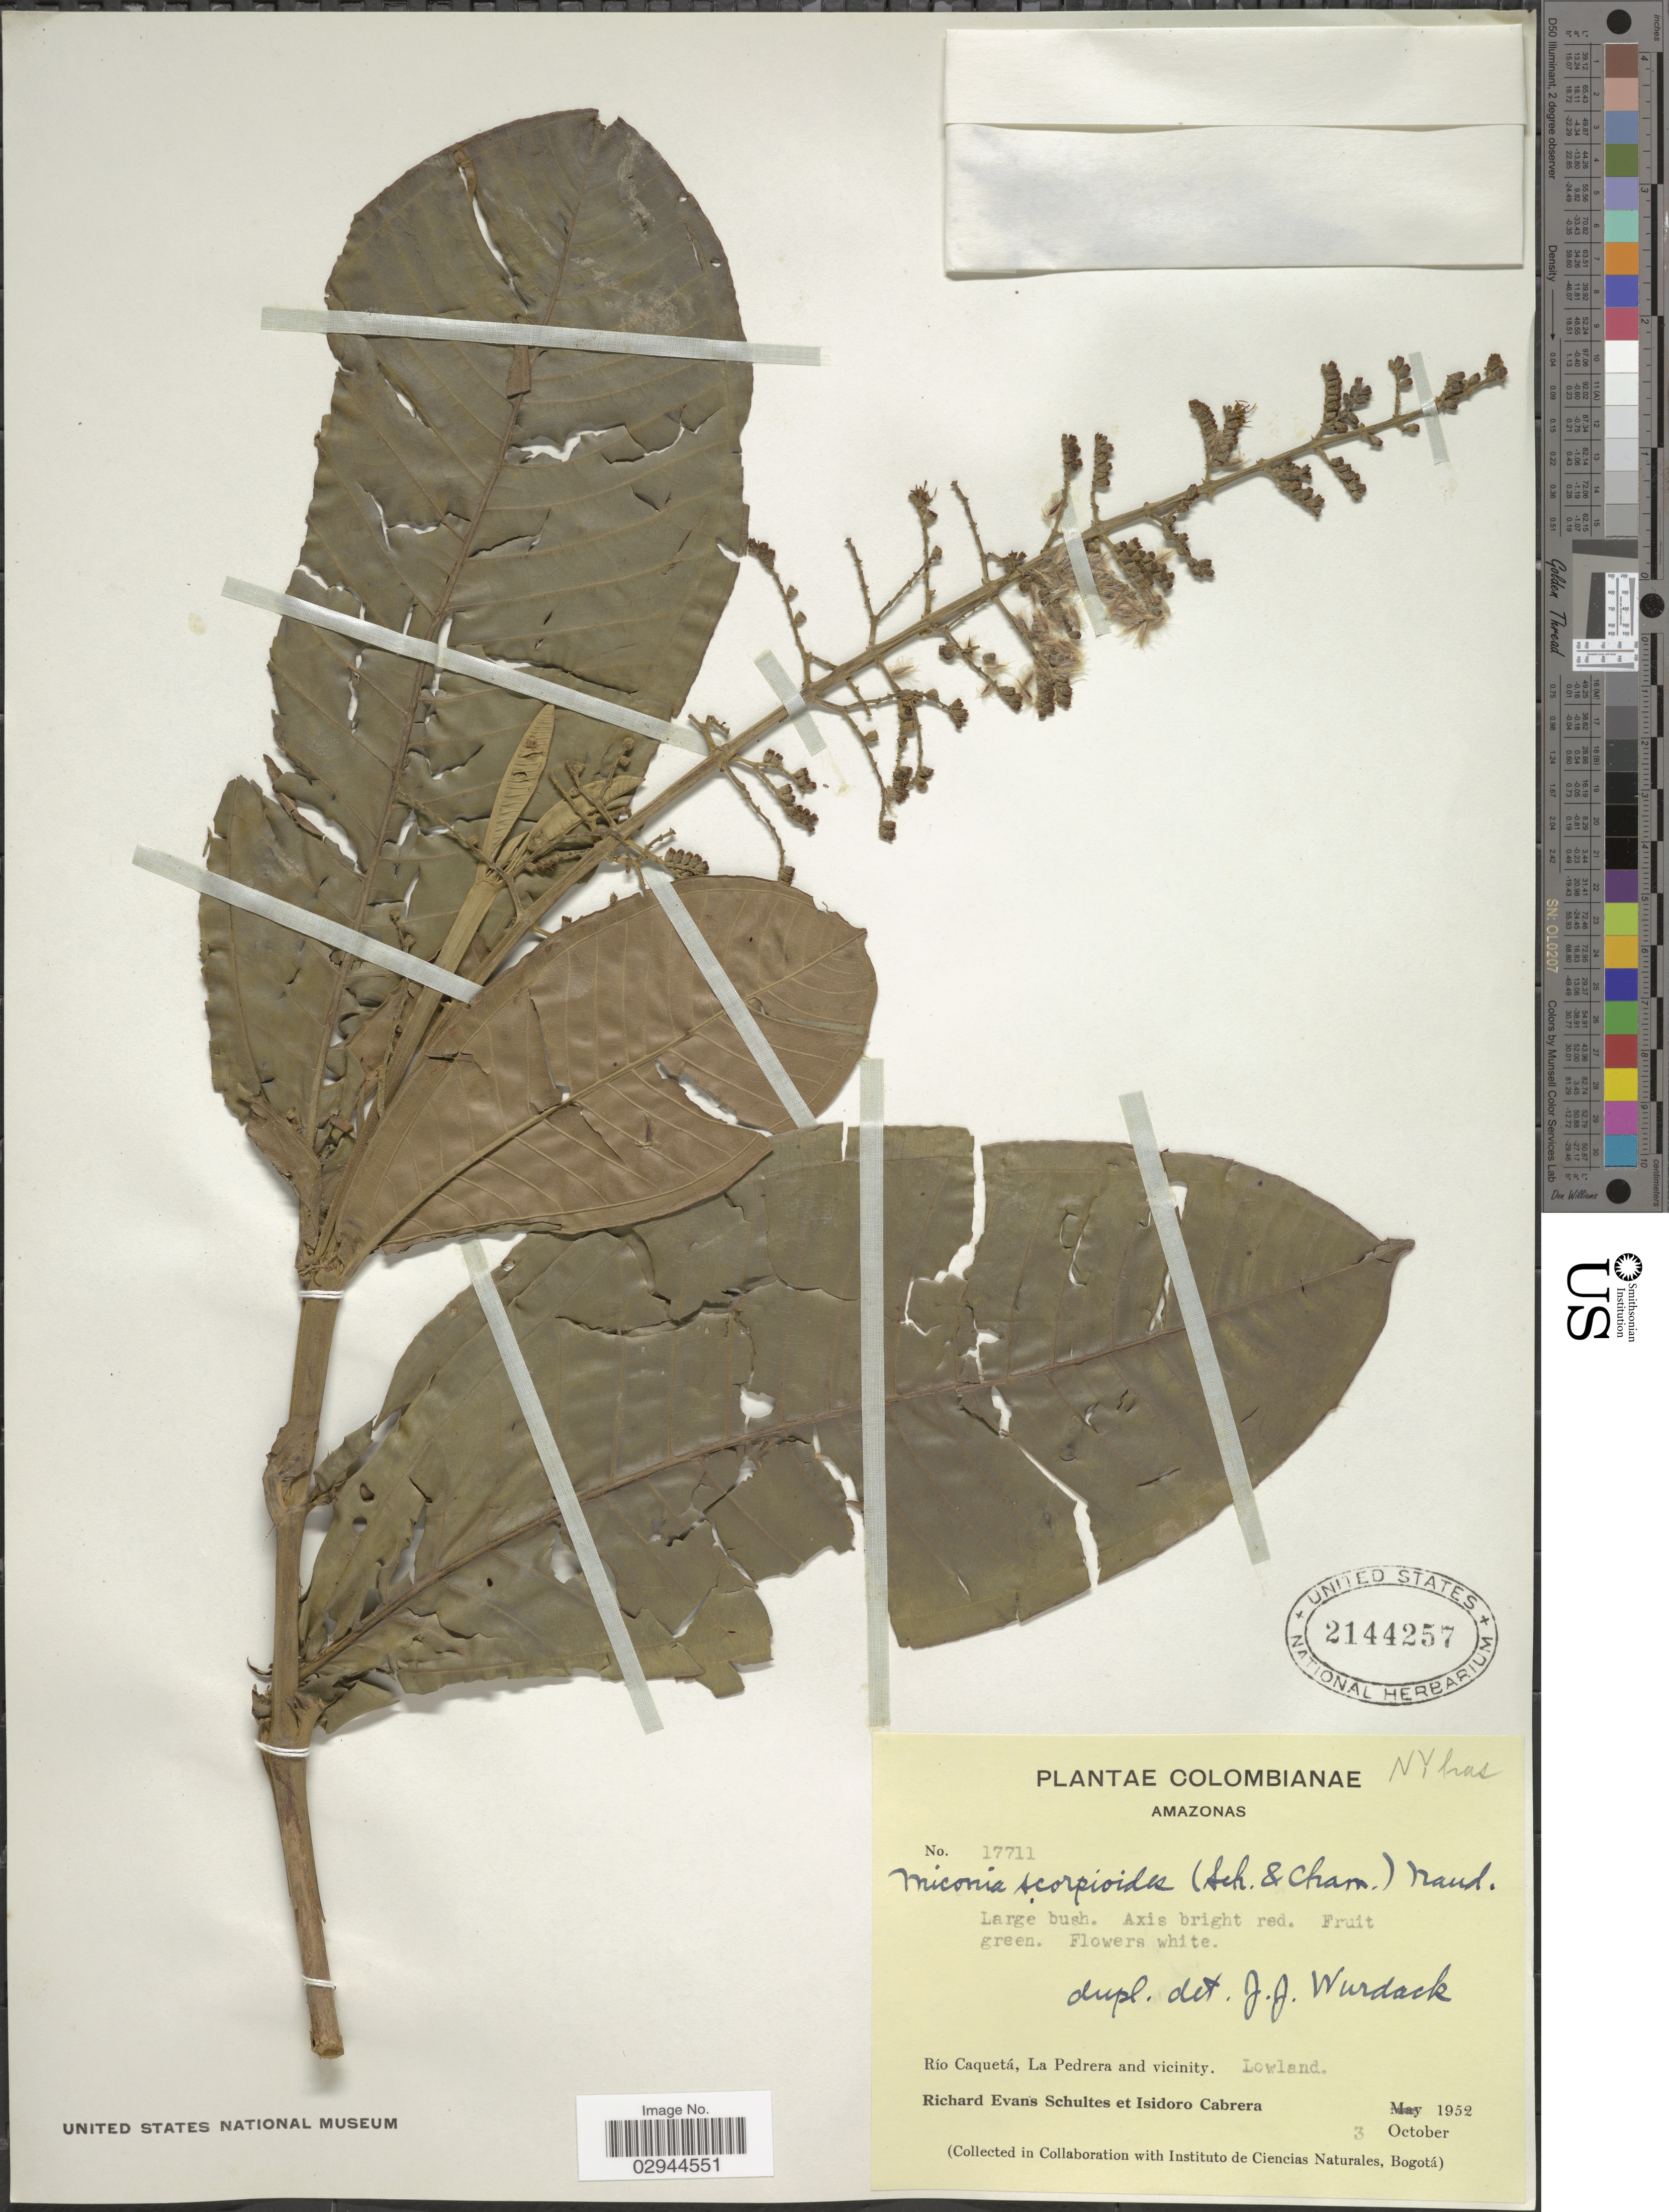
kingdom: Plantae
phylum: Tracheophyta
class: Magnoliopsida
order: Myrtales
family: Melastomataceae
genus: Miconia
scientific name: Miconia trinervia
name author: (Sw.) D. Don ex Loudon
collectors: R. E. Schultes & I. Cabrera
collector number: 17711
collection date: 1952-10-03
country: Colombia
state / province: Amazônas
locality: Río Caquetá, La Pedrera and vicinity.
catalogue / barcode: US 2144257